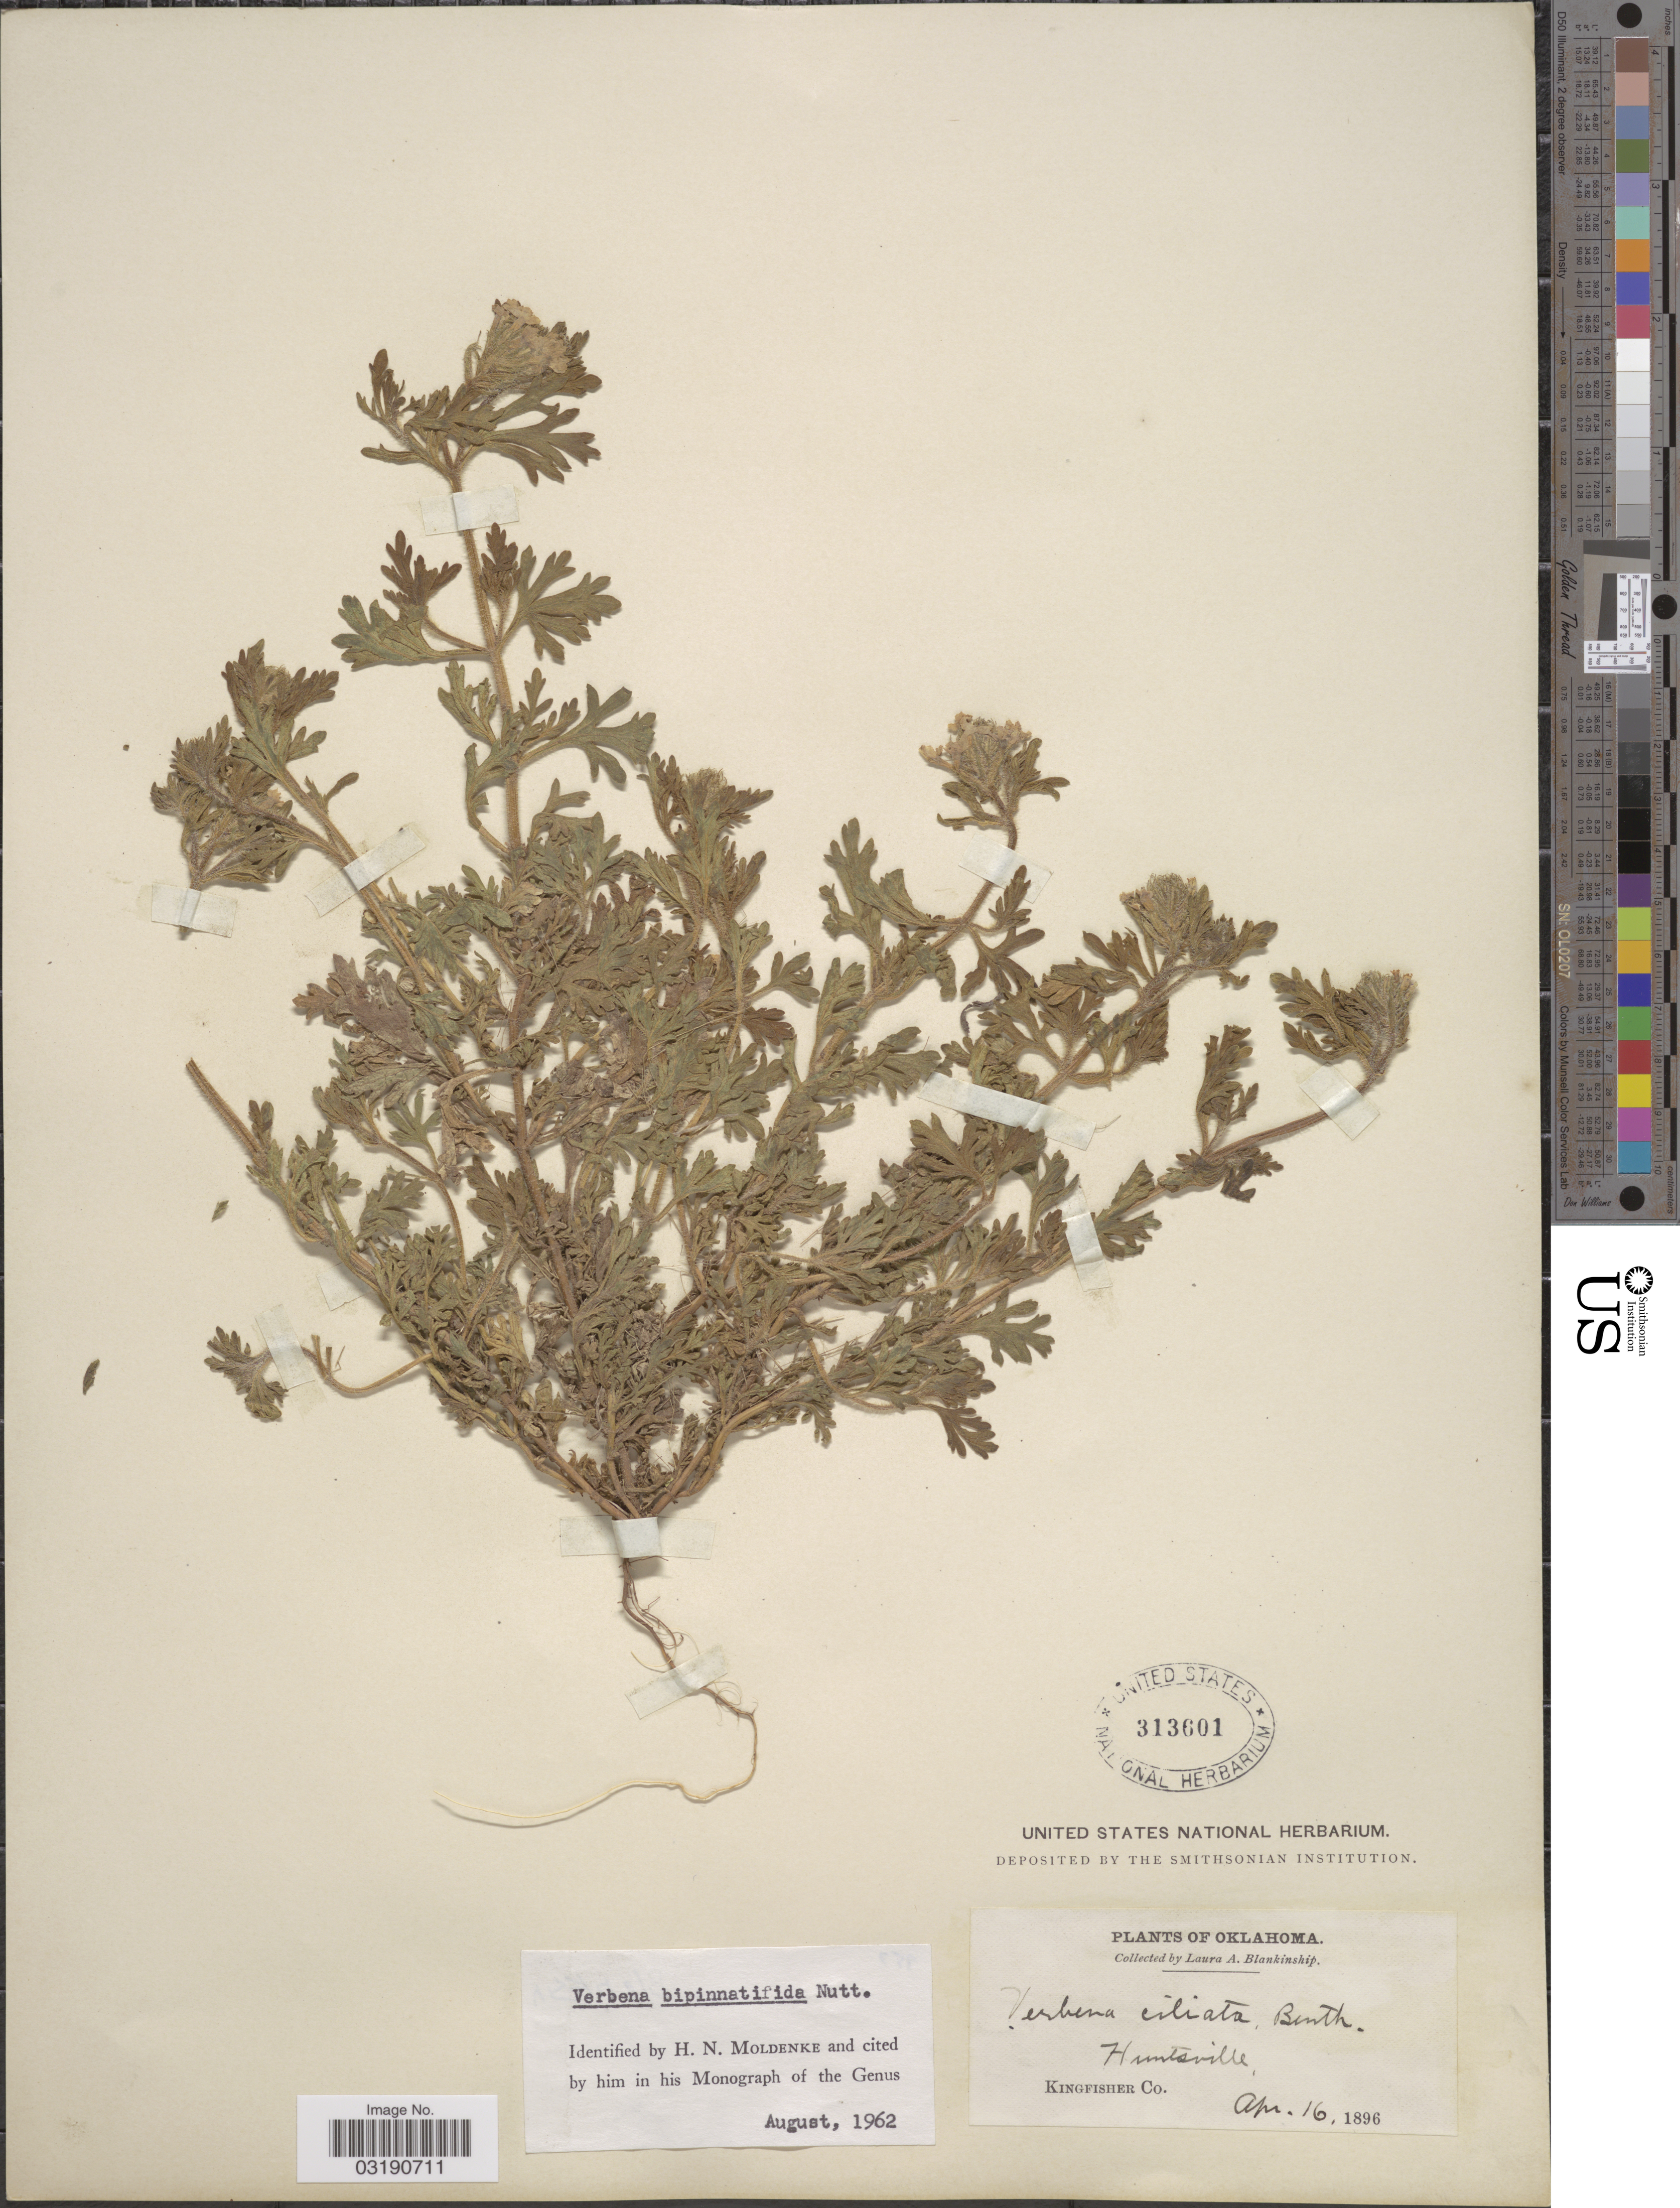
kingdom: Plantae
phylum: Tracheophyta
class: Magnoliopsida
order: Lamiales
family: Verbenaceae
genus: Verbena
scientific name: Verbena bipinnatifida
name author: (Schauer) Nutt.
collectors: L. A. Blankinship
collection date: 1896-04-16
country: United States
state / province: Oklahoma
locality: Huntsville. Kingfisher Co.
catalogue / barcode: US 313601